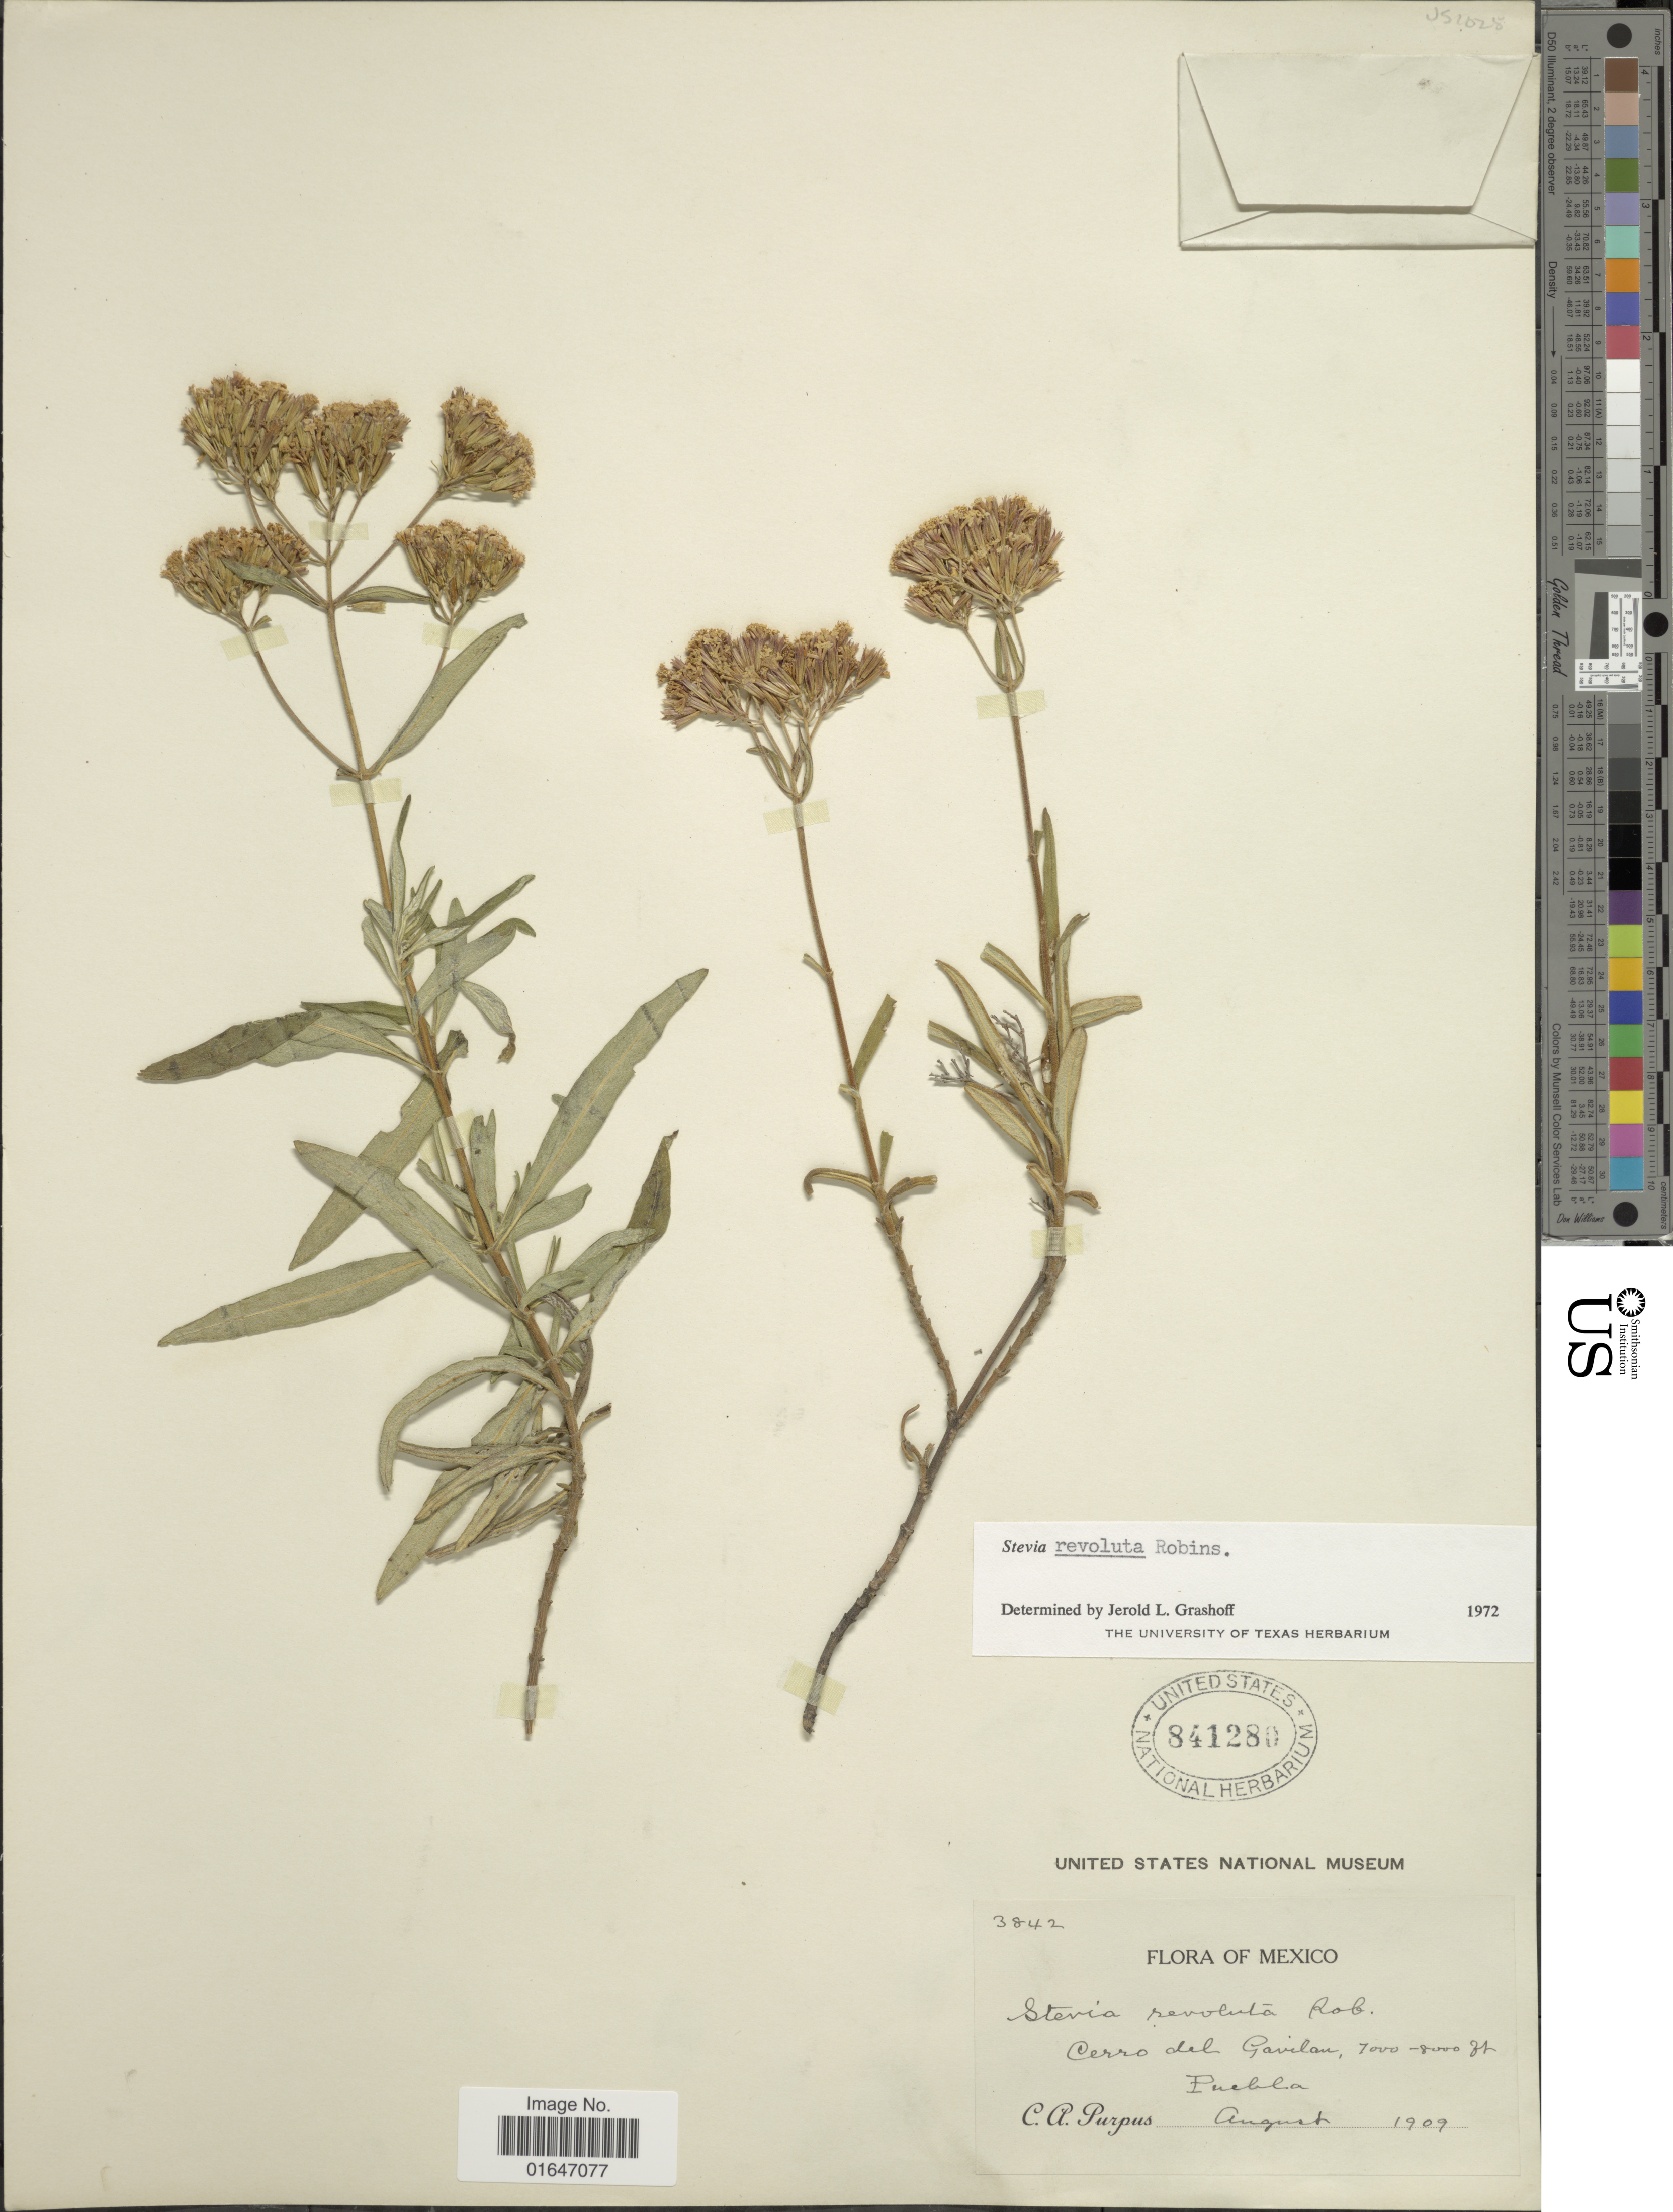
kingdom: Plantae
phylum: Tracheophyta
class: Magnoliopsida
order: Asterales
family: Asteraceae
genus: Stevia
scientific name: Stevia revoluta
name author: B.L. Rob.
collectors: C. A. Purpus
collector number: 3842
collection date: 1909-08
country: Mexico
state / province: Puebla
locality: Cerro del Gavilán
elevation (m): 2134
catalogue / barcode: US 841280